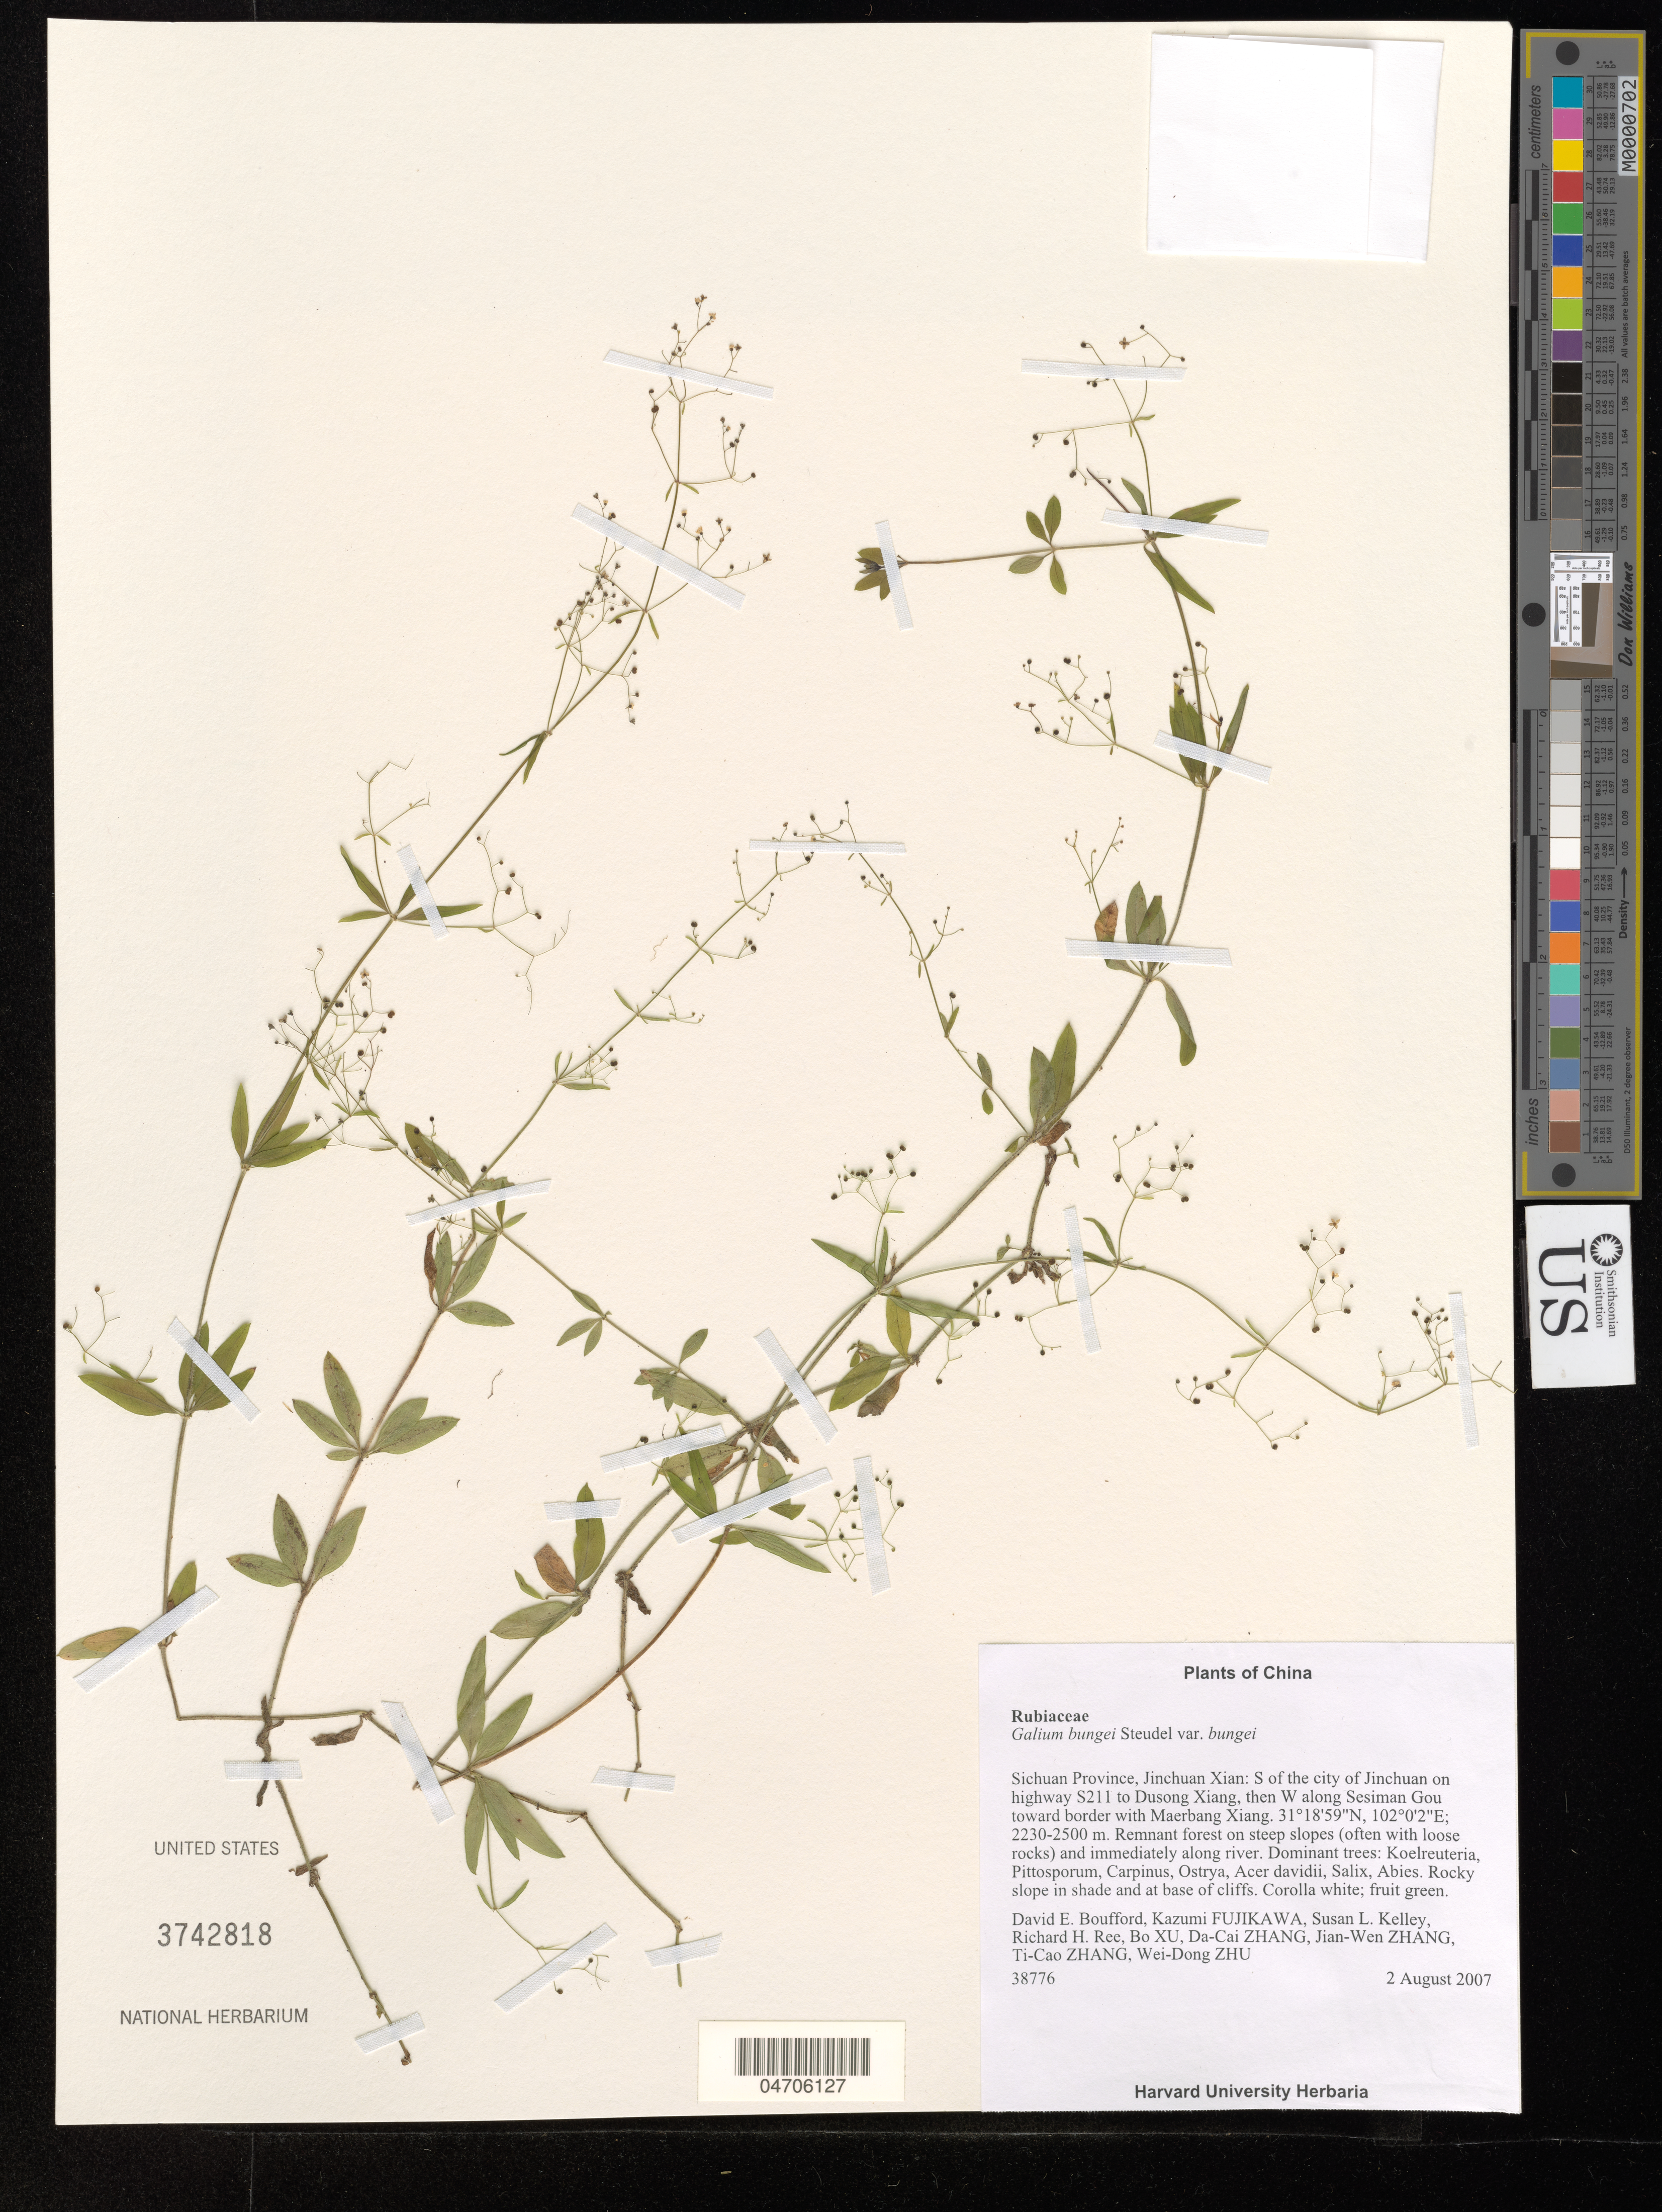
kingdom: Plantae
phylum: Tracheophyta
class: Magnoliopsida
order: Gentianales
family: Rubiaceae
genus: Galium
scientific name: Galium bungei var. bungei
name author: Steud.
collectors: D. E. Boufford, K. Fujikawa, S. Kelley, R. Ree & et al.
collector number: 38776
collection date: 2007-08-02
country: China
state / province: Sichuan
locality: Jinchuan Xian: S of the city of Jinchuan on highway S211 to Dusong Xiang, then W along Sesiman Gou toward border with Maerbang Xiang.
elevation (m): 2230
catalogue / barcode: US 3742818